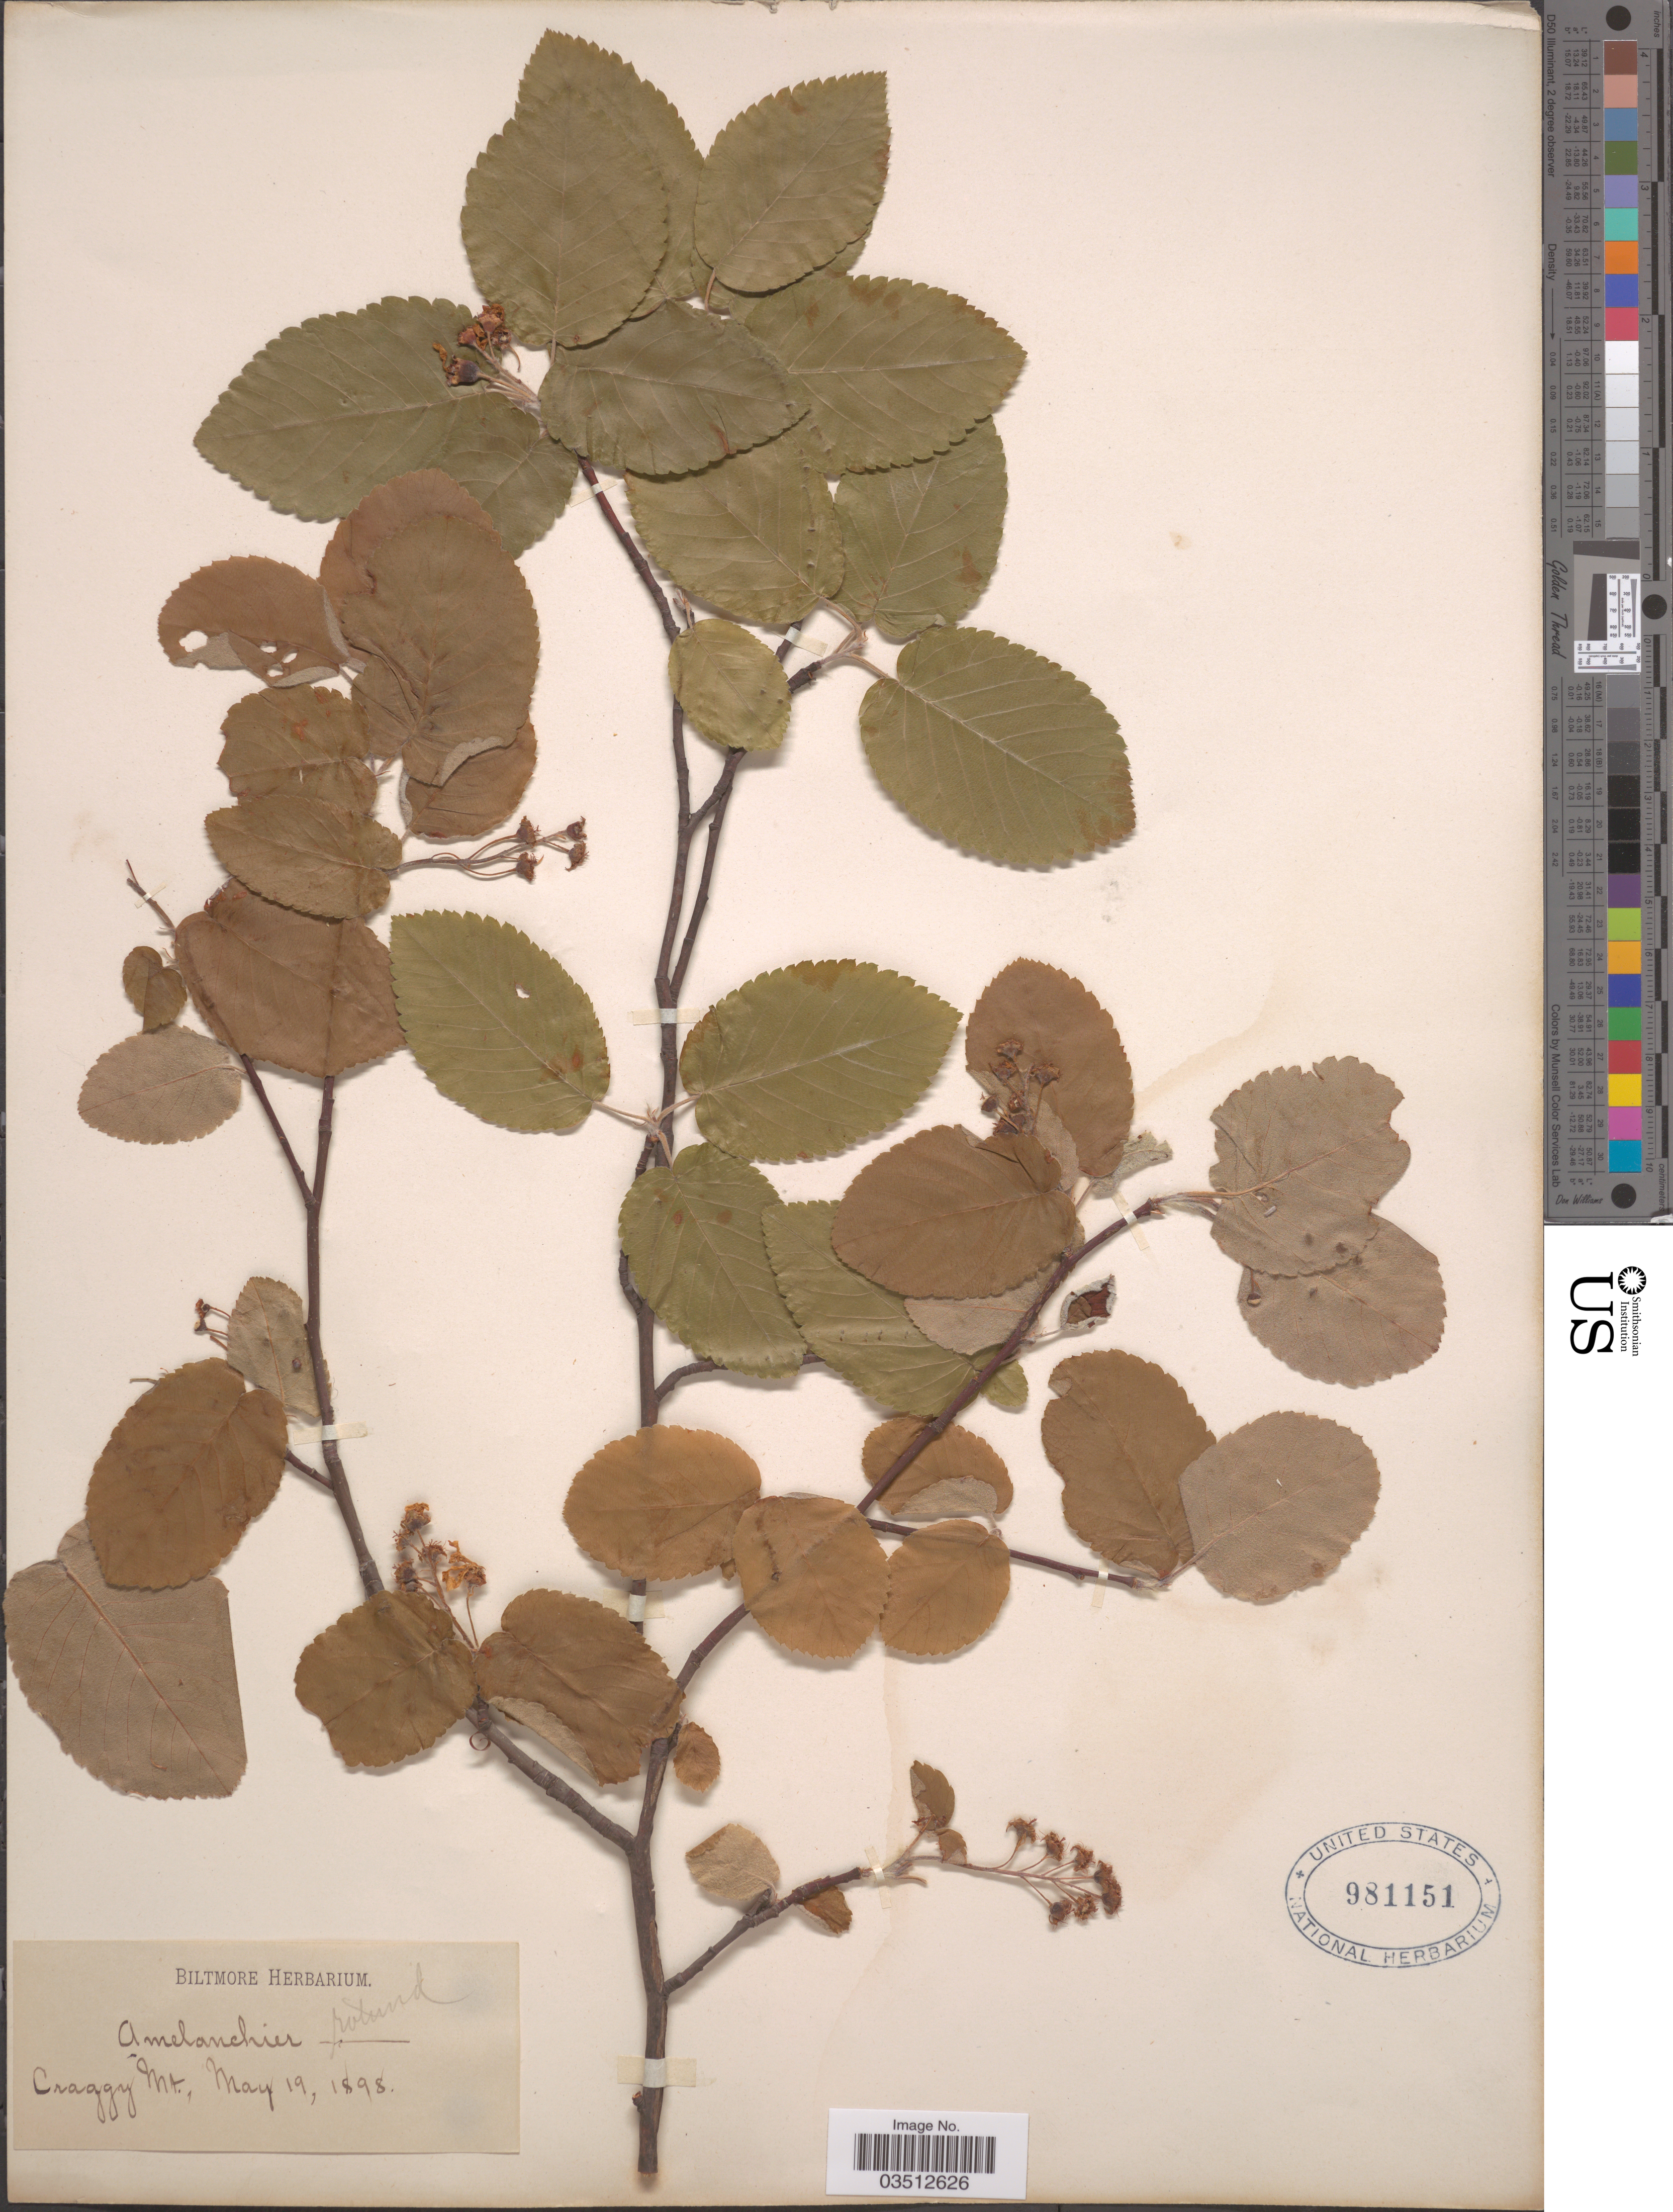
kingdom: Plantae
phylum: Tracheophyta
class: Magnoliopsida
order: Rosales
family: Rosaceae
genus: Amelanchier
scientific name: Amelanchier sanguinea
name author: (Pursh) DC.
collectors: ex herb. Biltmore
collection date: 1898-05-19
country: United States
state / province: North Carolina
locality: Craggy Mt.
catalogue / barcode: US 981151